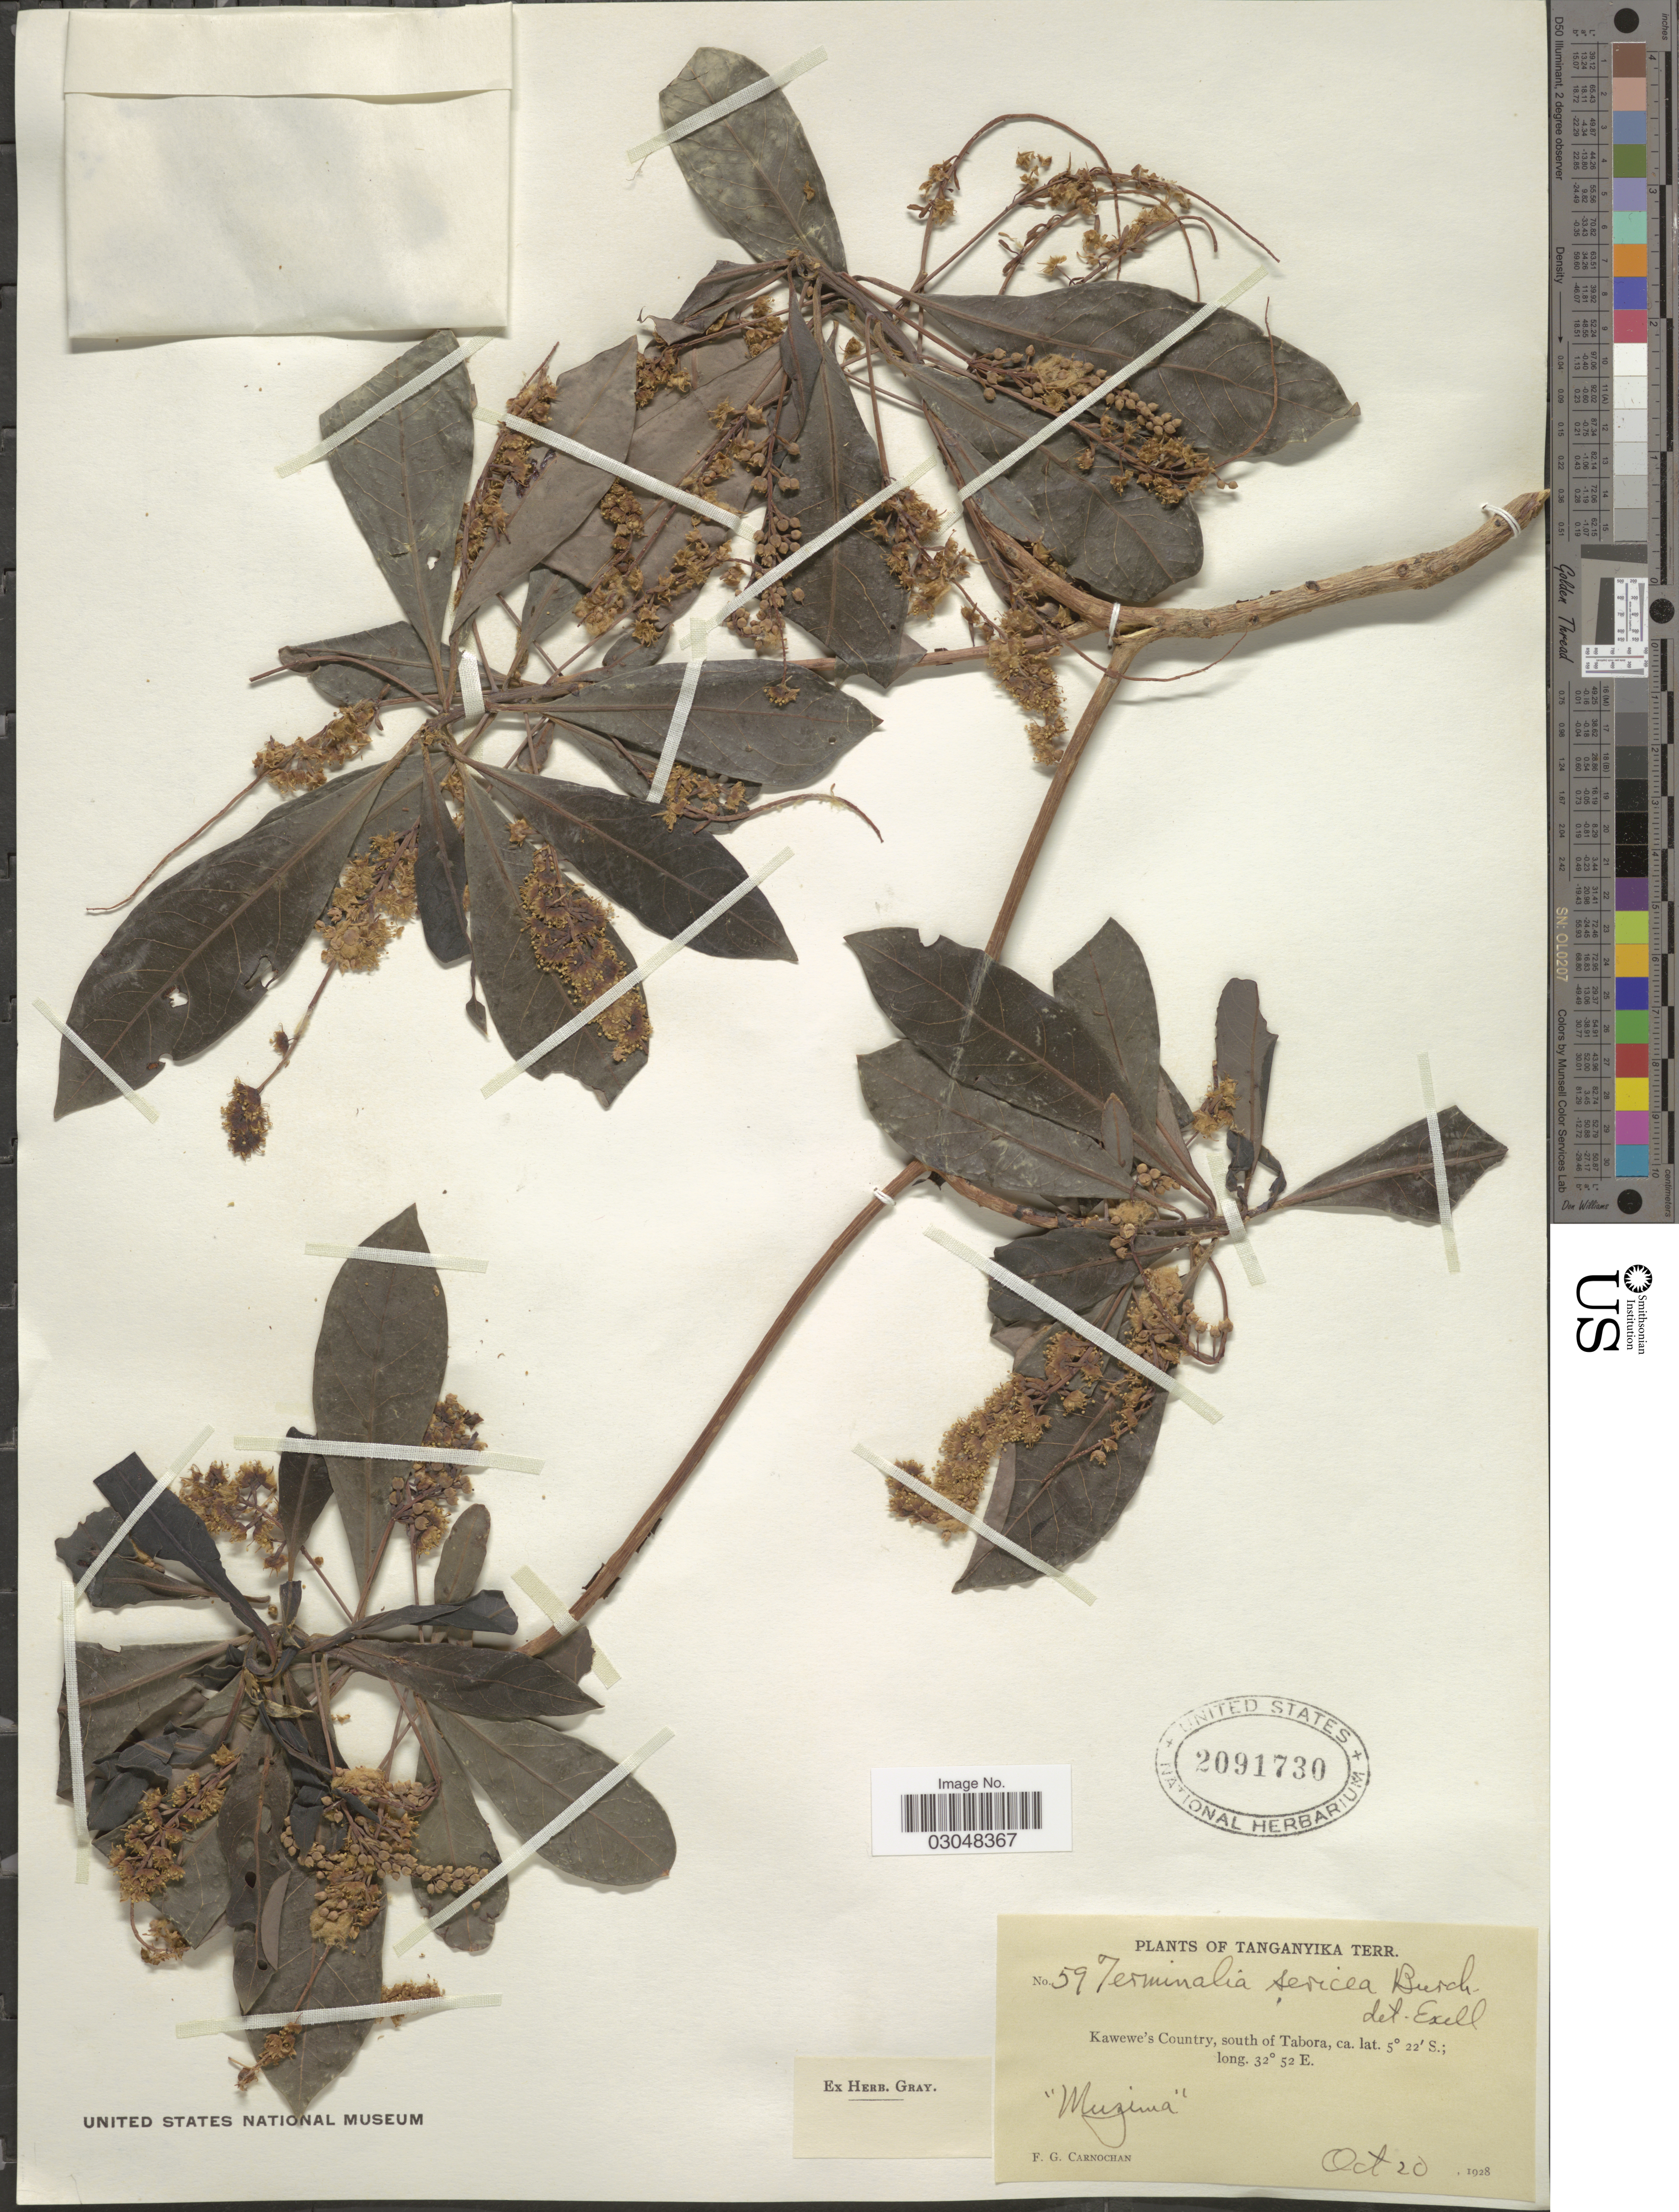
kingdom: Plantae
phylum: Tracheophyta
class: Magnoliopsida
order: Myrtales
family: Combretaceae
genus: Terminalia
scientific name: Terminalia sericea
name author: D.G. Burch ex DC.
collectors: F. Carnochan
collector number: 59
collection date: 1928-10-20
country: Tanzania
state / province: Tabora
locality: Tanganyika Terr. Kawewe's Country, south of Tabora.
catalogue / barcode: US 2091730